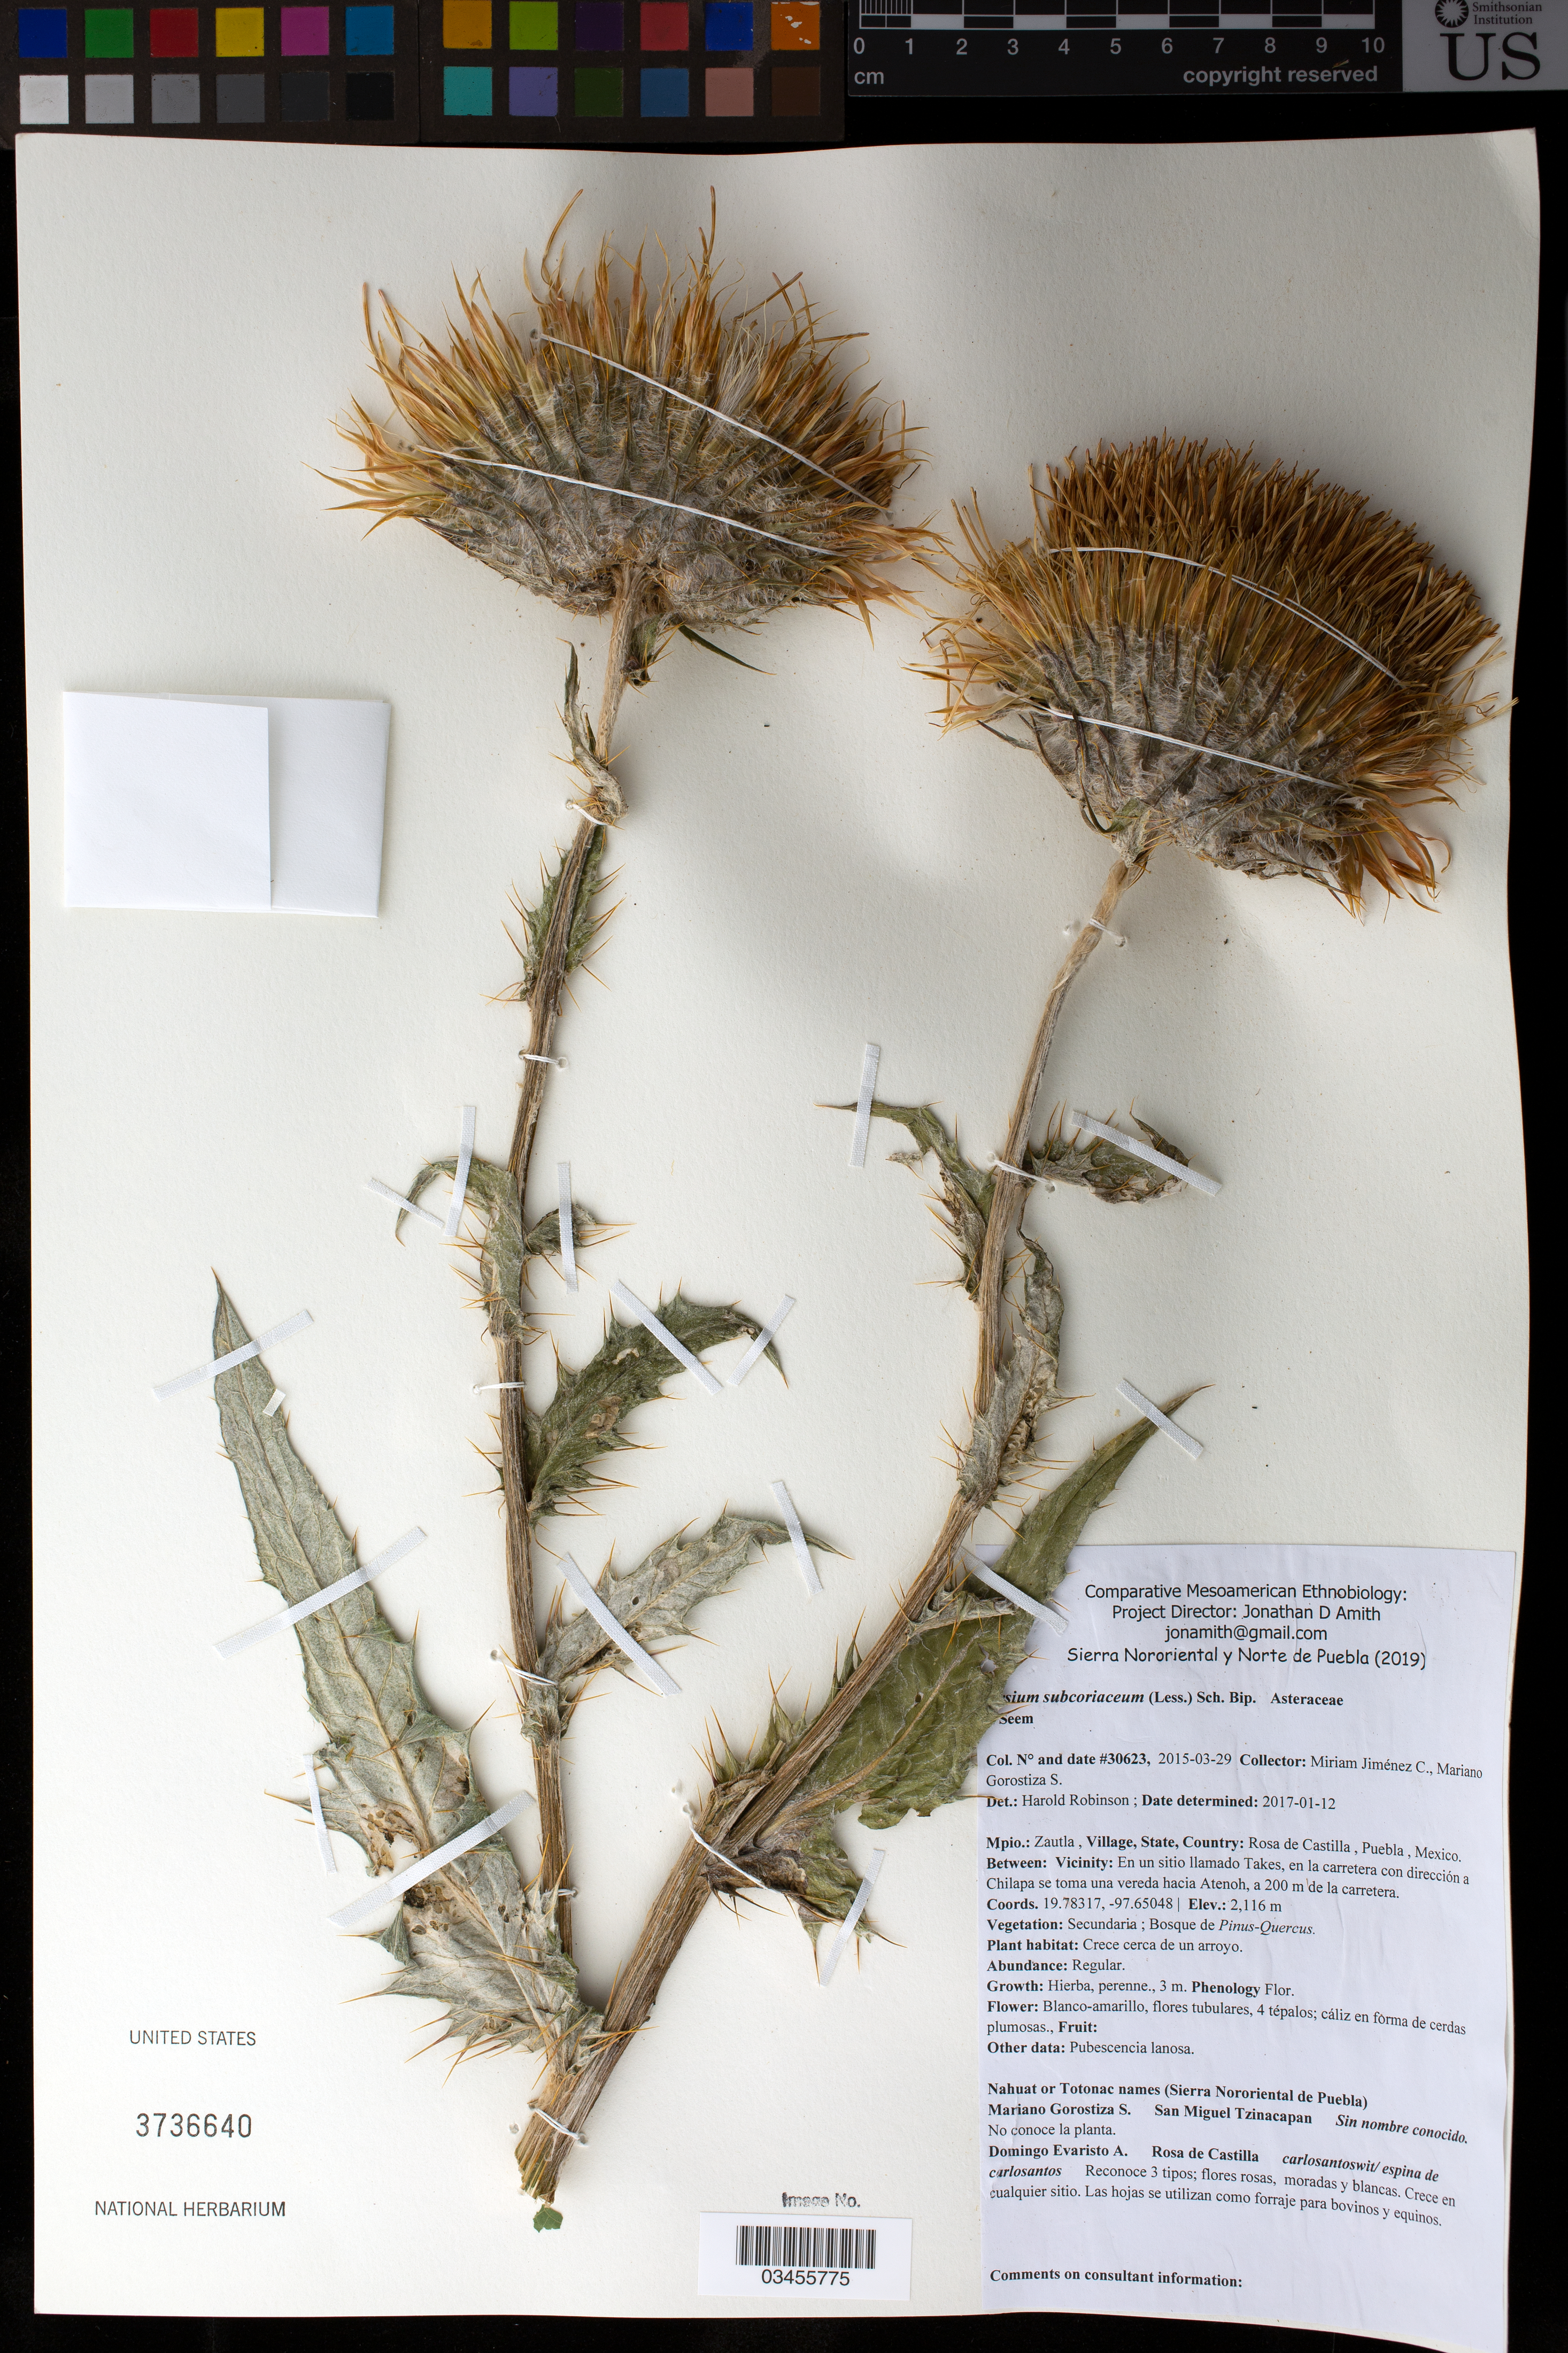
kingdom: Plantae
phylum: Tracheophyta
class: Magnoliopsida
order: Asterales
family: Asteraceae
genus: Cirsium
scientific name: Cirsium subcoriaceum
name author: (Less.) Sch. Bip.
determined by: Robinson, Harold E., (US)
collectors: M. Jiménez Chimil & M. Gorostiza S.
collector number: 30623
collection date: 2015-03-29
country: México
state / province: Puebla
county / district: Zautla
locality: PUEBLO: Rosa de Castilla; LOCALIDAD EXACTA: En un sitio llamado Takes, en la carretera con dirección a Chilapa se toma una vereda hacia Atenoh, a 200 m de la carretera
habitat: Bosque de Pinus-Quercus | Crece cerca de un arroyo.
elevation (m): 2116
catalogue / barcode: US 3736640